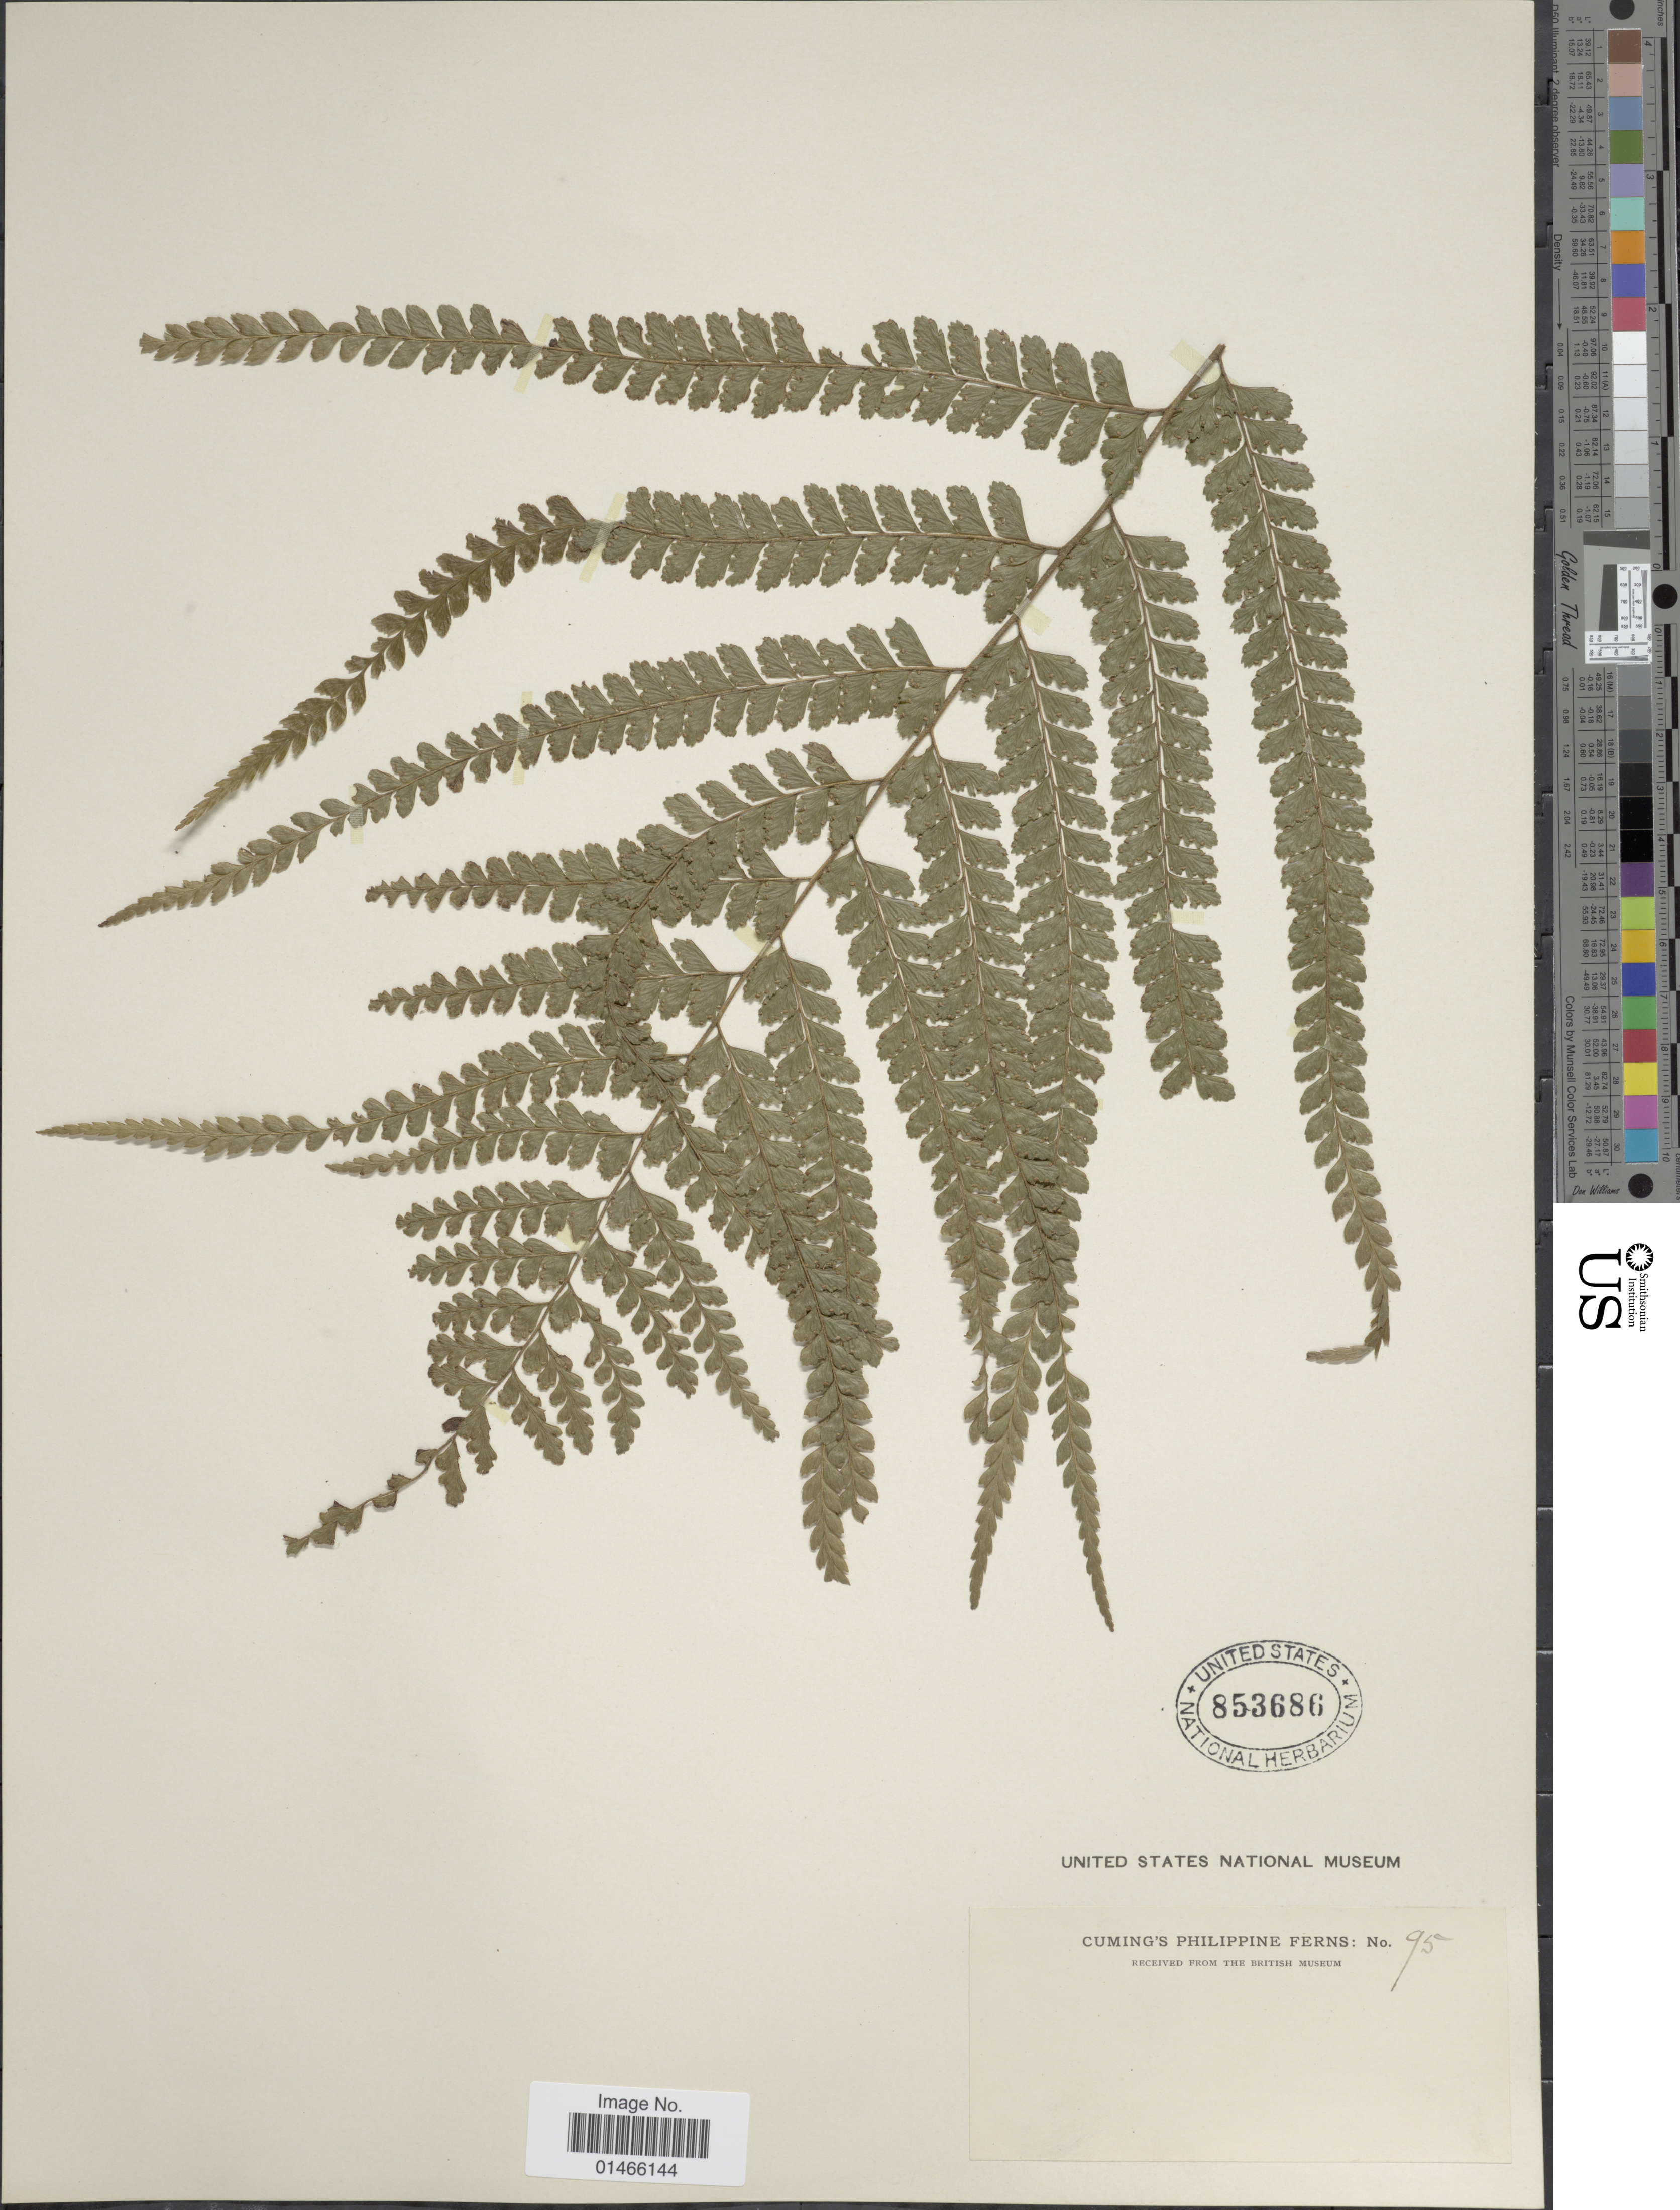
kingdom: Plantae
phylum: Tracheophyta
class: Polypodiopsida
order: Polypodiales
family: Dennstaedtiaceae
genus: Microlepia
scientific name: Microlepia strigosa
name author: (Thunb.) J. Presl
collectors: -. Cuming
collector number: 95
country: Philippines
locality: Philippines ferns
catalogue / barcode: US 853686